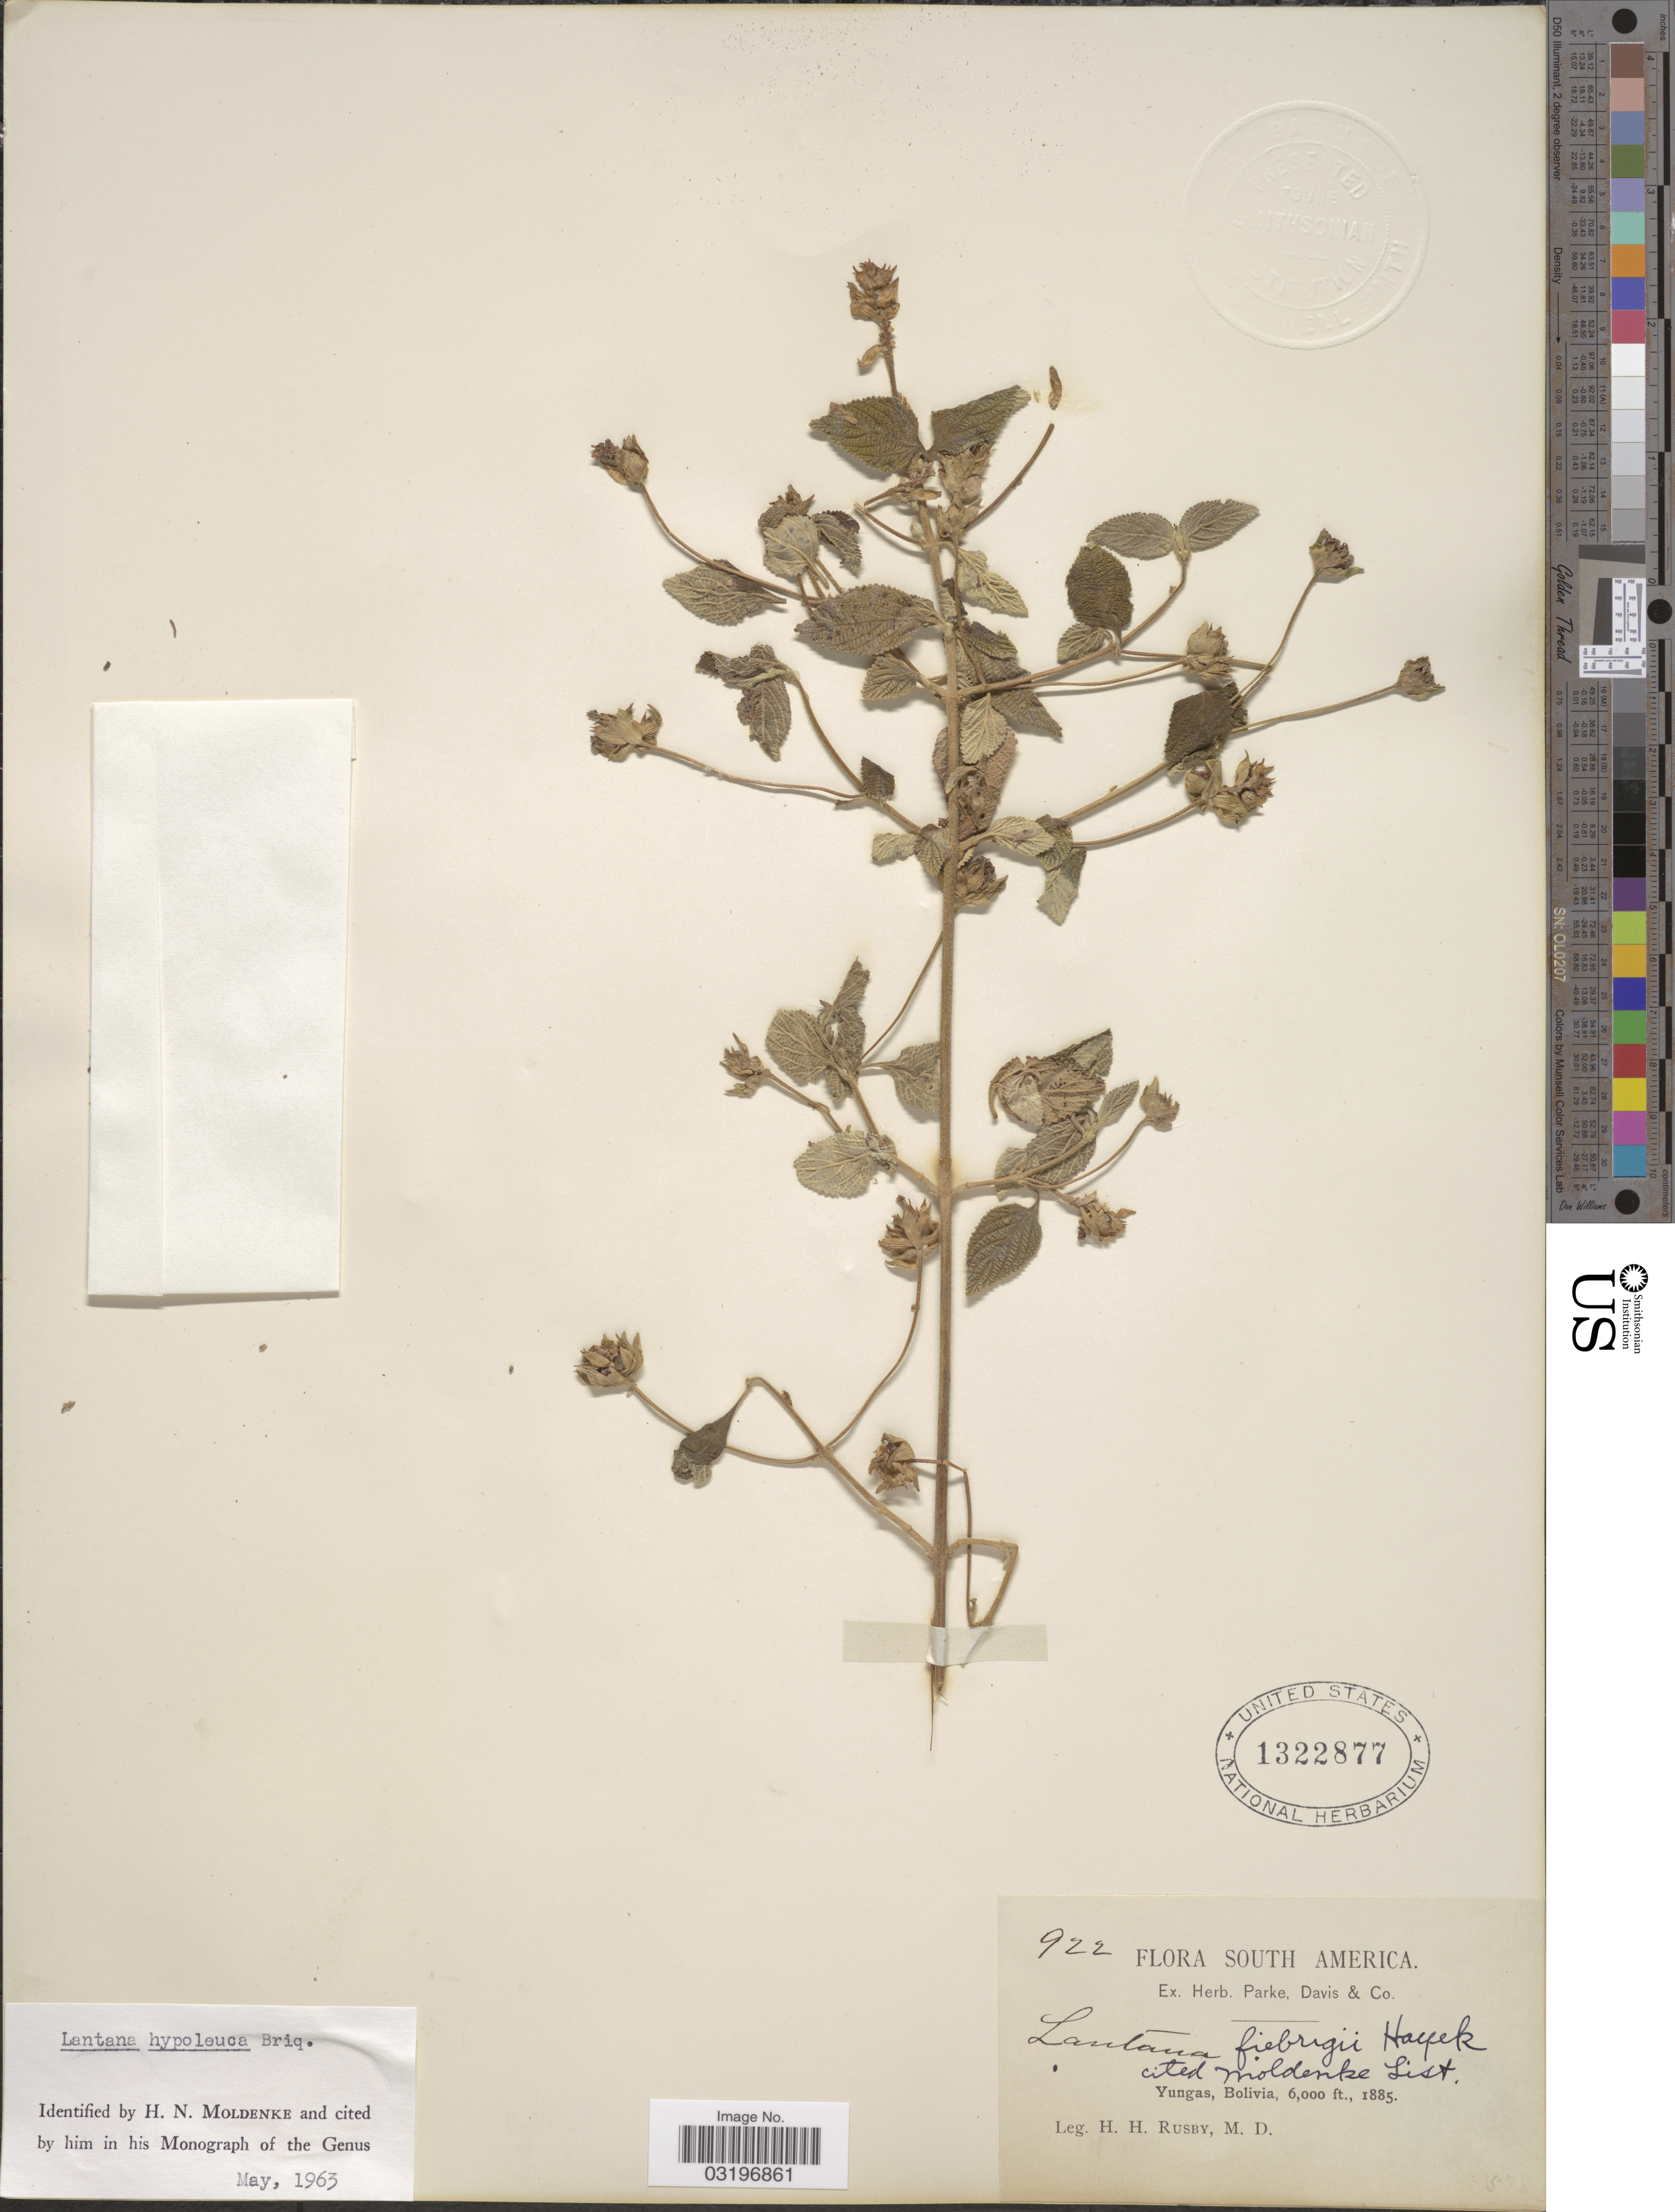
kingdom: Plantae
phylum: Tracheophyta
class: Magnoliopsida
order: Lamiales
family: Verbenaceae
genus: Lantana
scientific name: Lantana hypoleuca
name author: Briq.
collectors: H. H. Rusby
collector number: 922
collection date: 1885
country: Bolivia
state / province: La Paz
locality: Yungas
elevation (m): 1829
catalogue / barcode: US 1322877